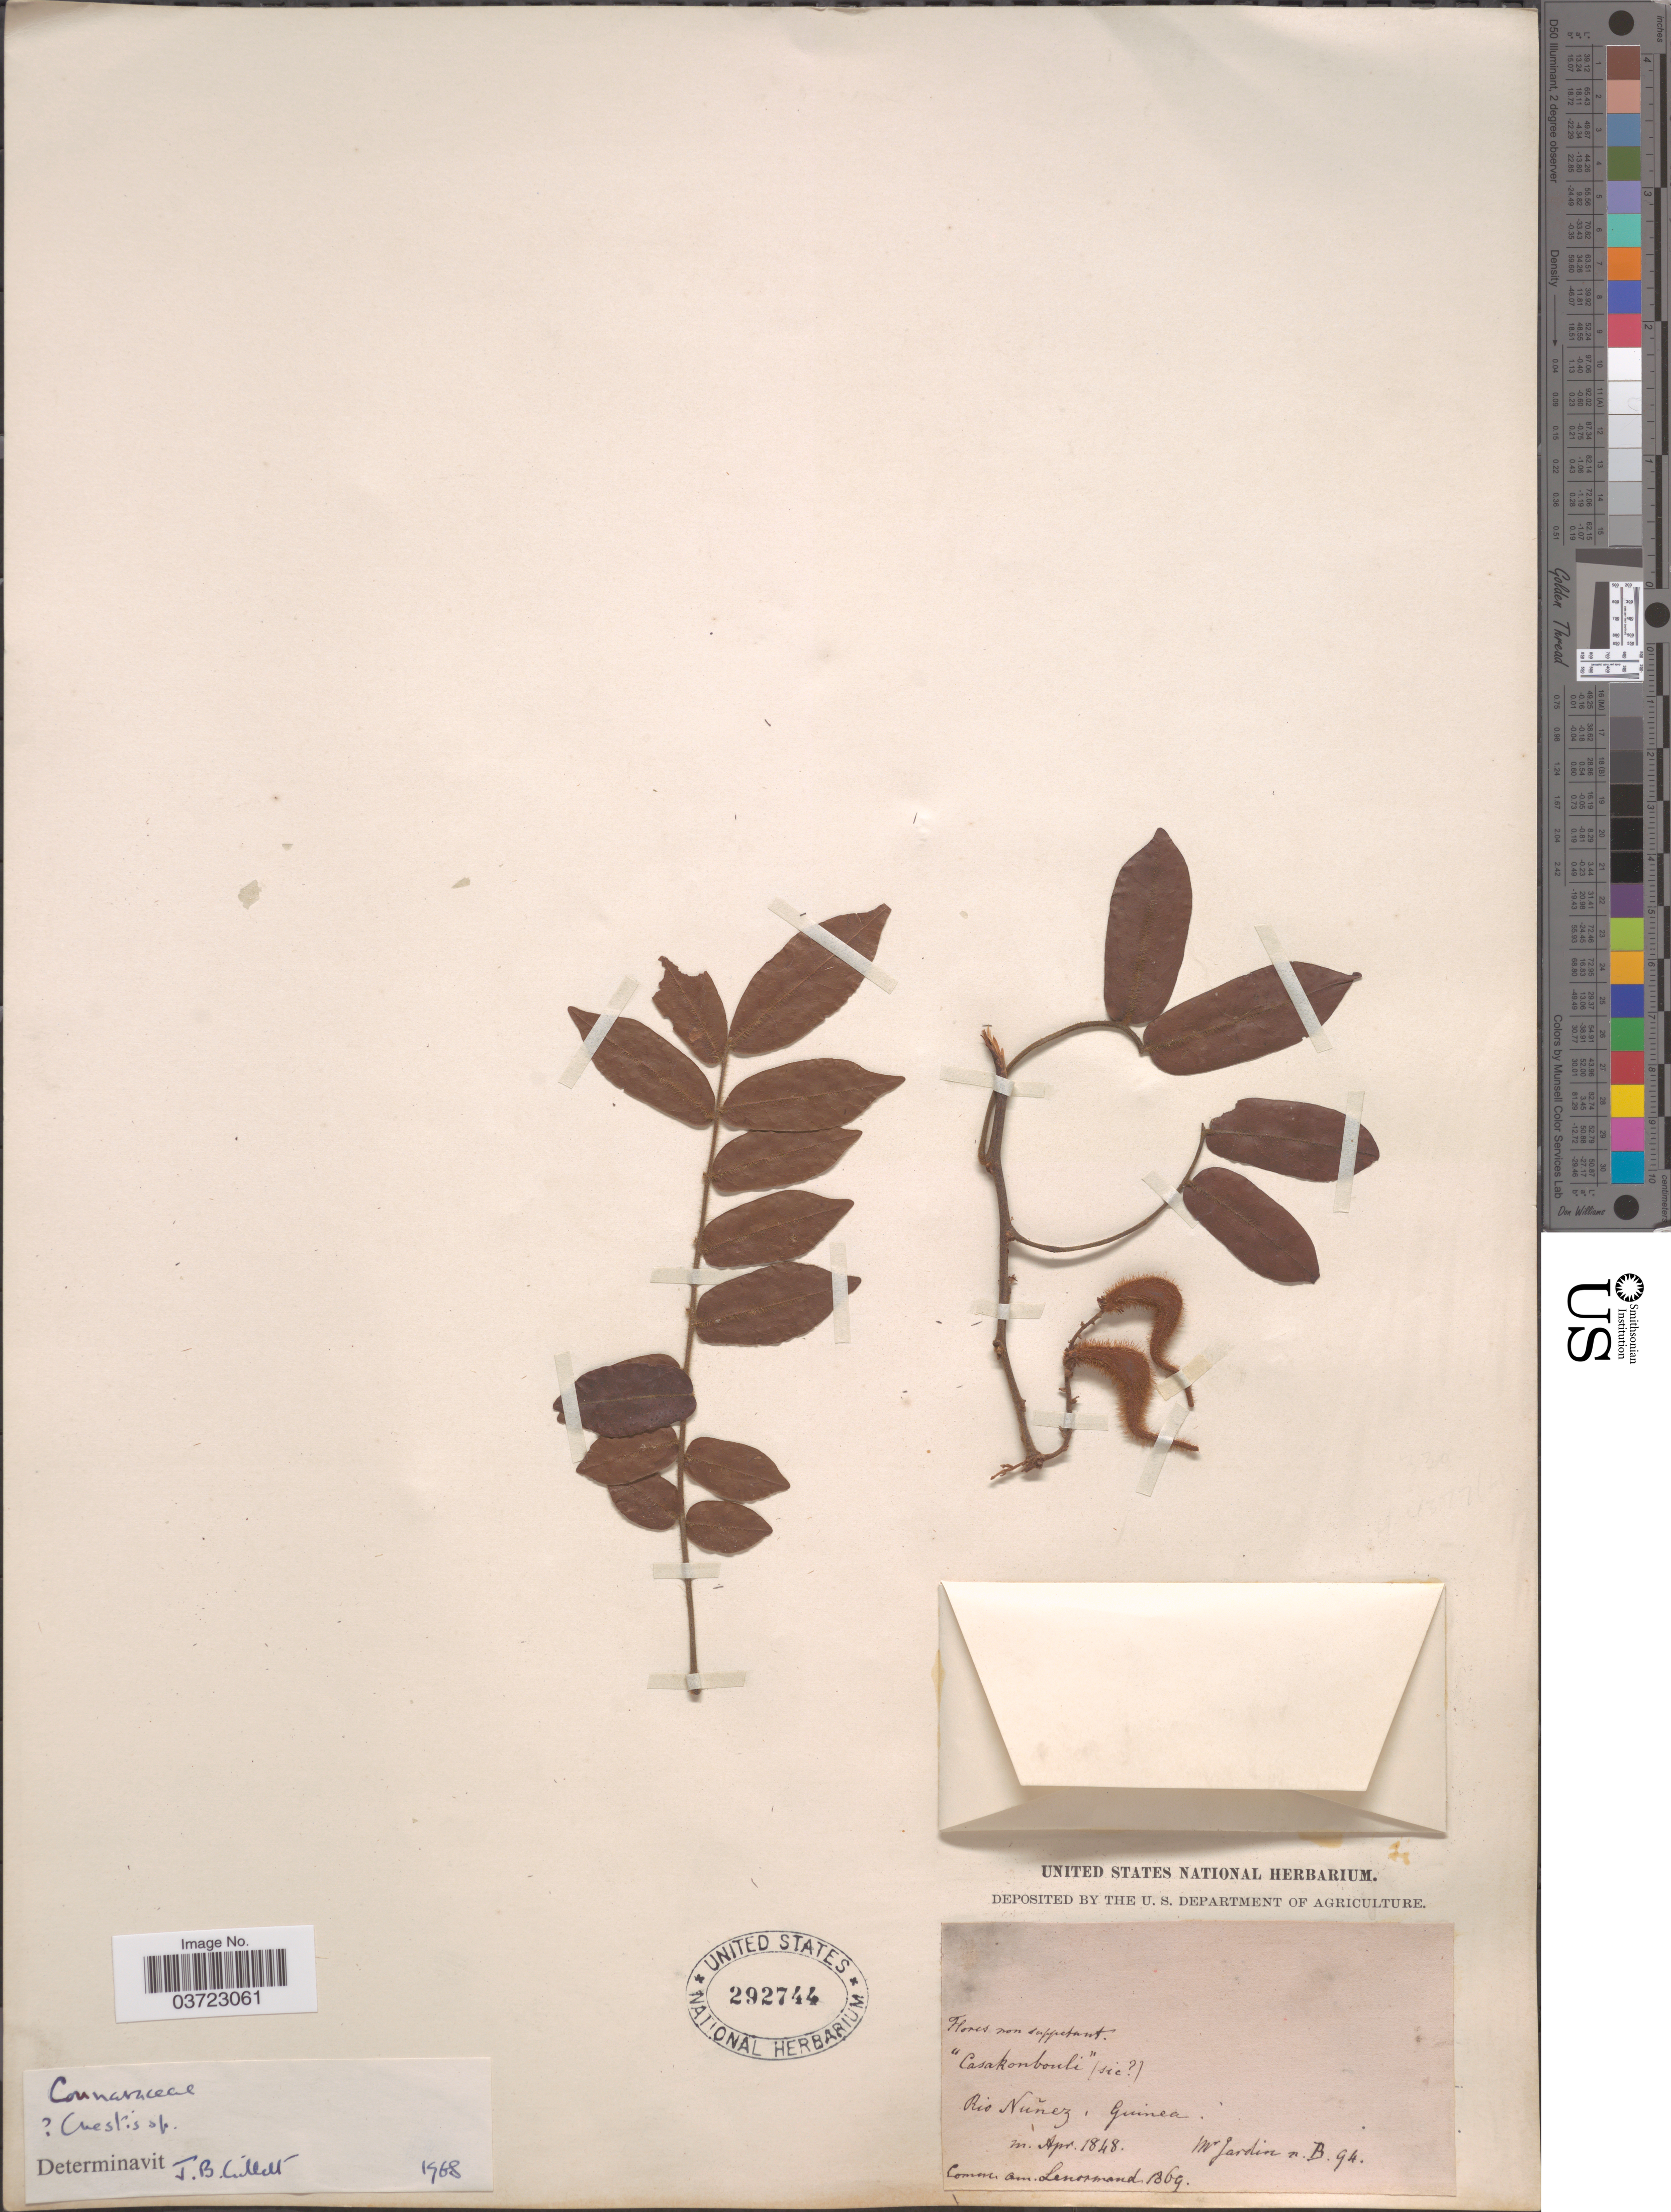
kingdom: Plantae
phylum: Tracheophyta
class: Magnoliopsida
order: Oxalidales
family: Connaraceae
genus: Cnestis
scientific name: Cnestis sp.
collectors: ex herb. United States National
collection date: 1848-04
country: Guinea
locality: Rio Nuñez, Guinea.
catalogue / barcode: US 292744